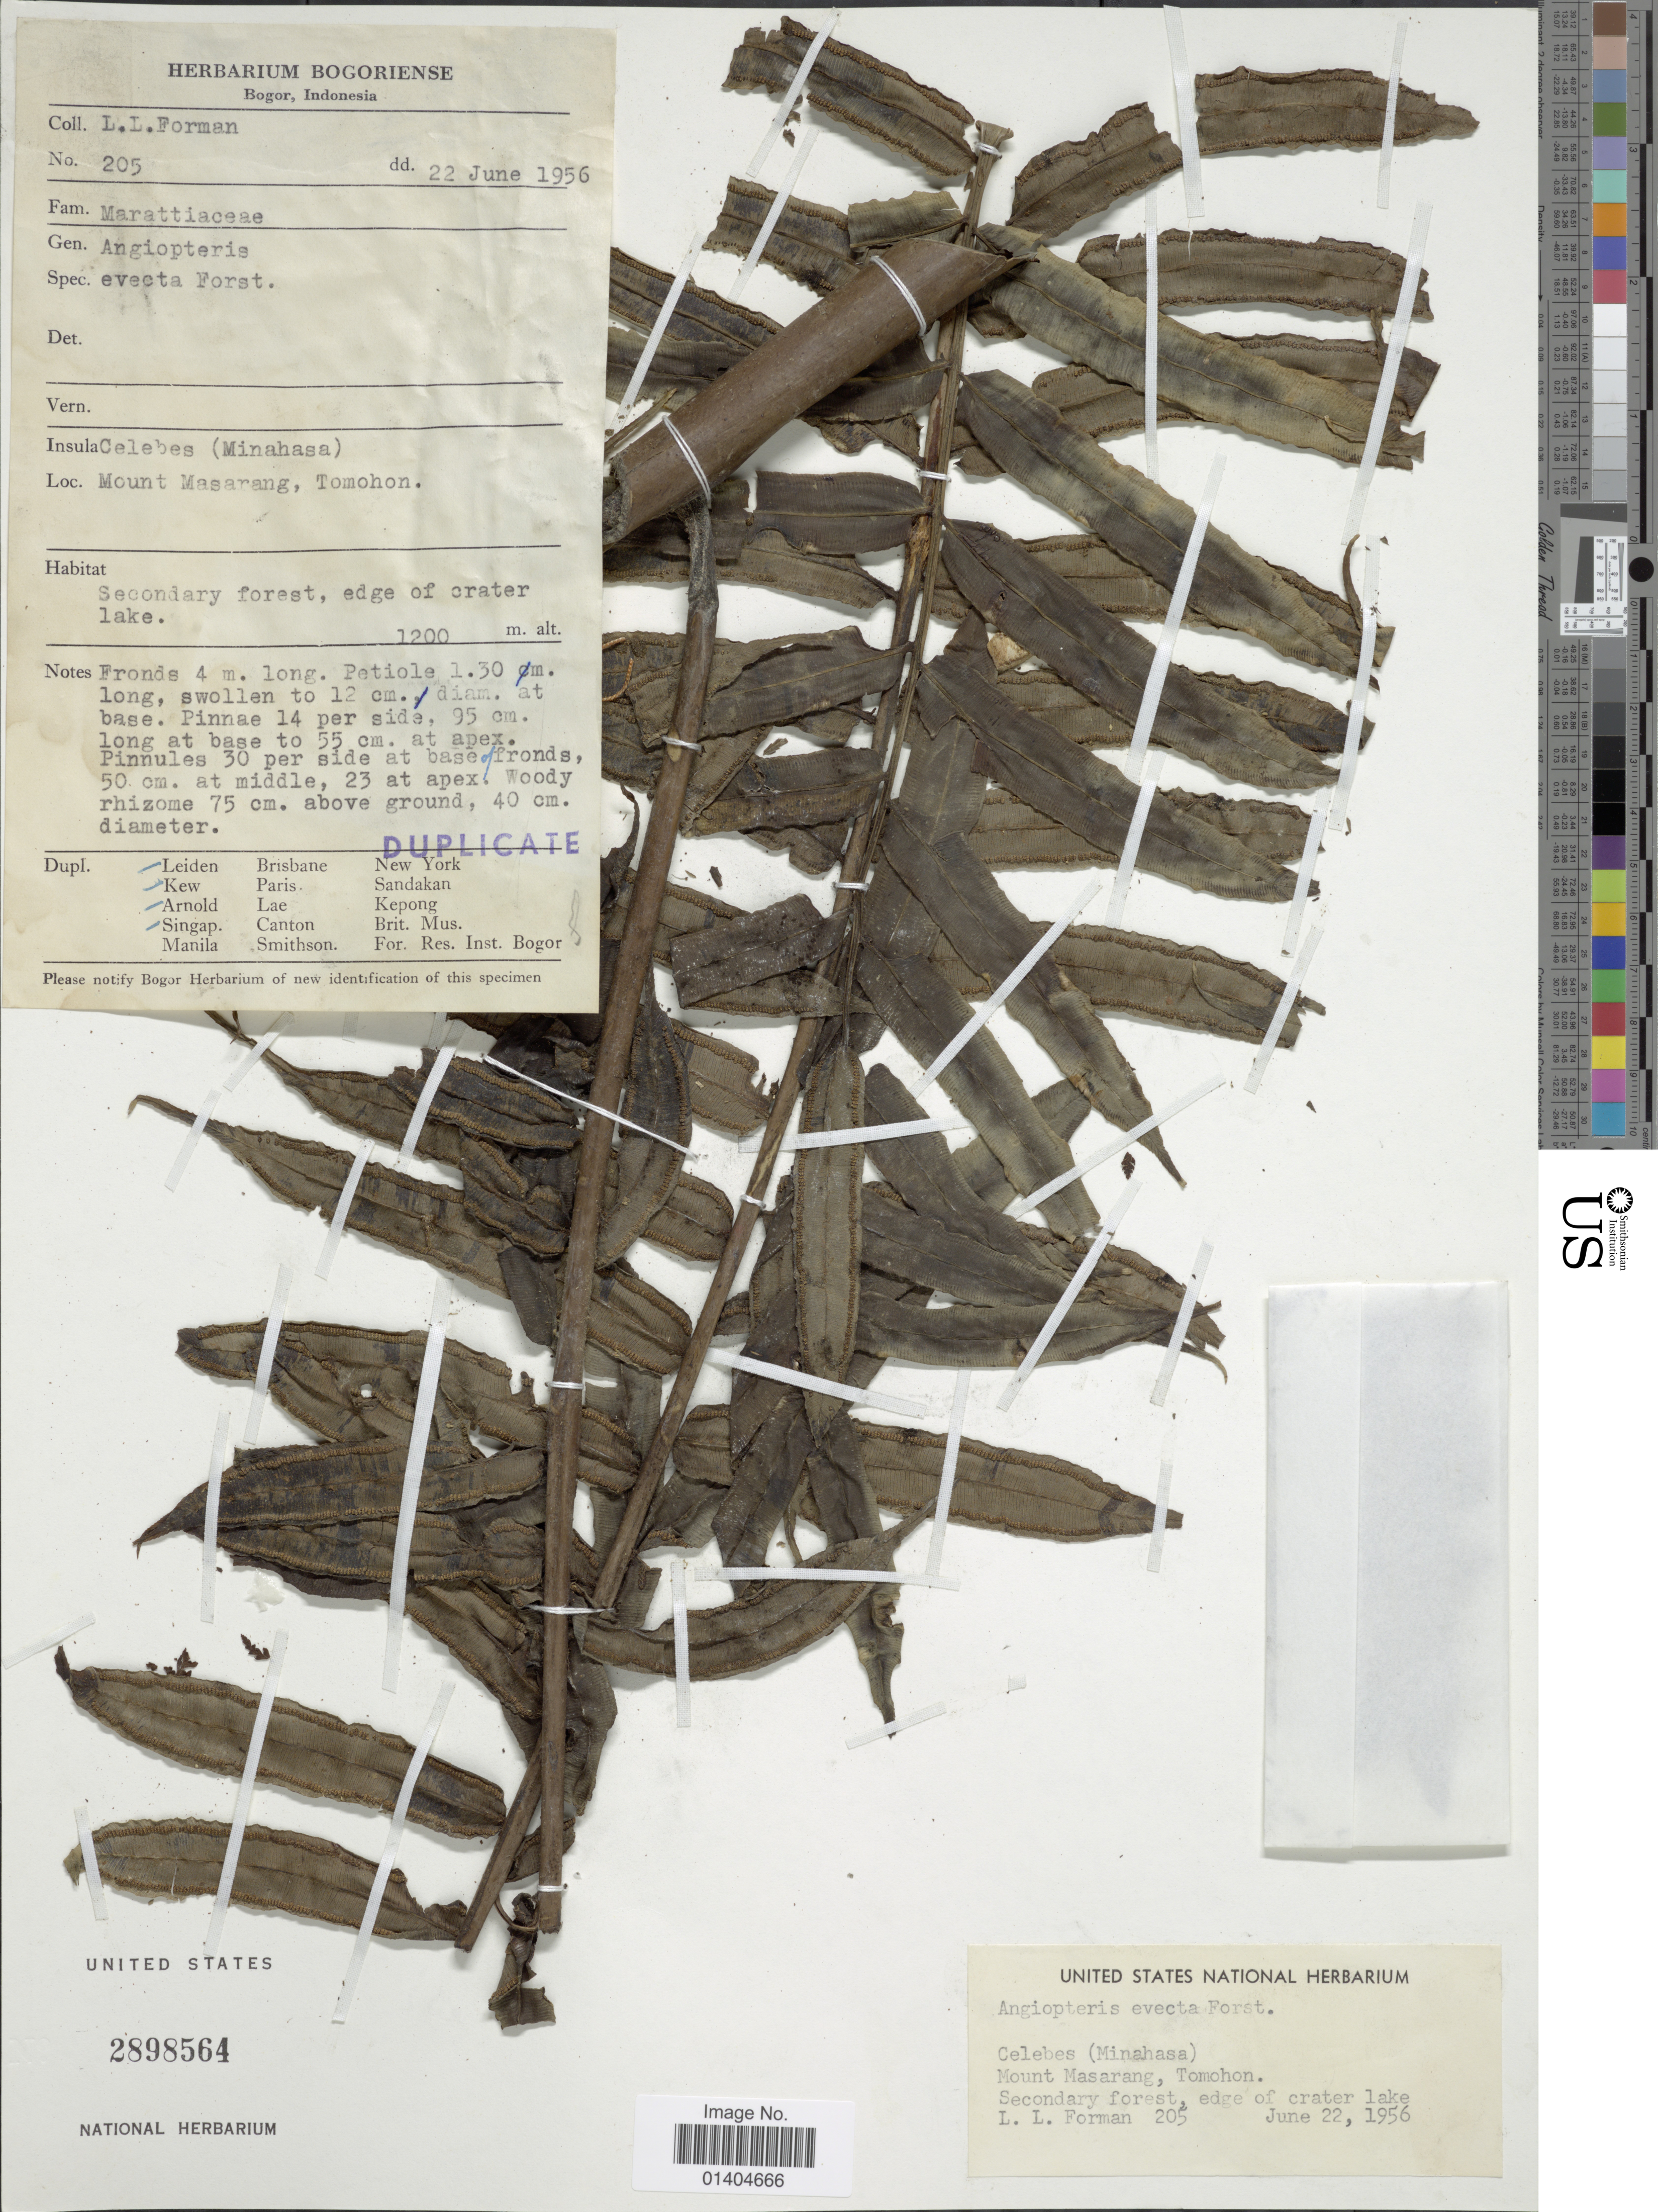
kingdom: Plantae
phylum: Tracheophyta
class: Polypodiopsida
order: Marattiales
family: Marattiaceae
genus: Angiopteris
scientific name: Angiopteris evecta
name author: (G. Forst.) Hoffm.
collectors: L. Forman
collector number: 205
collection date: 1956-06-22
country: Indonesia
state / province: Sulawesi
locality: Celebes (Minahasa) Mount Masarang, Tomohon.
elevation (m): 1200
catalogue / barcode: US 2898564